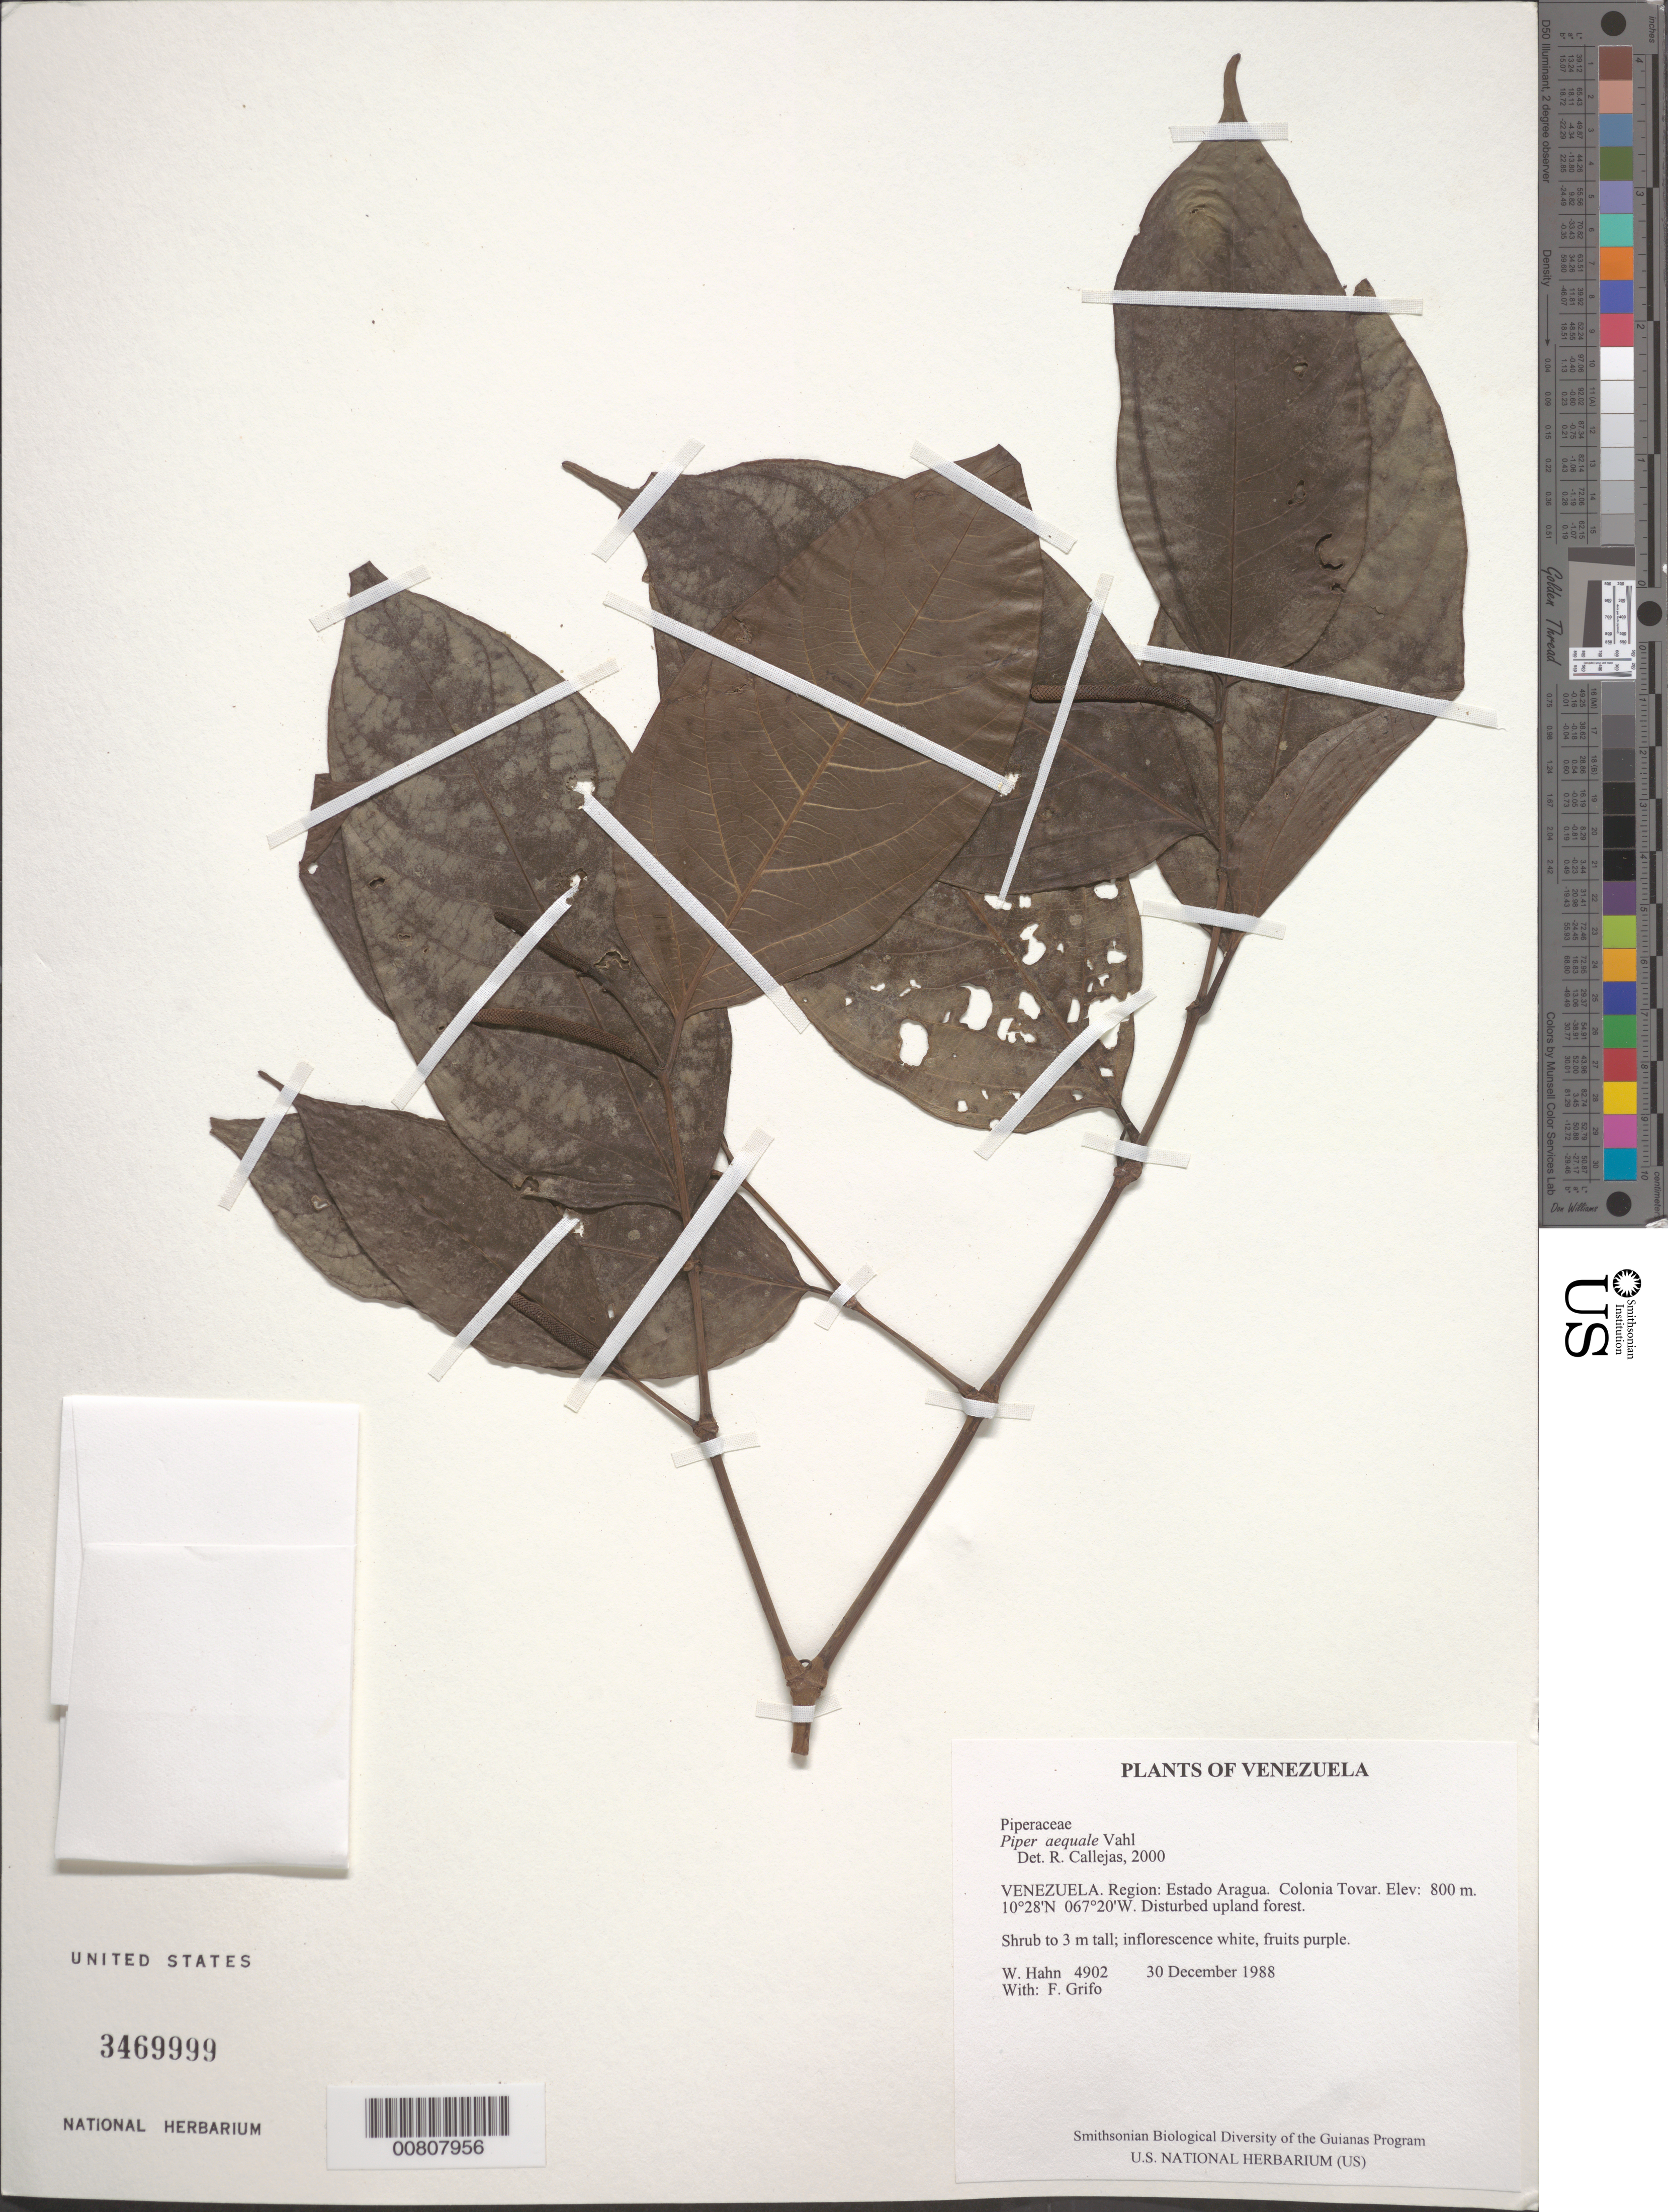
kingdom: Plantae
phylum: Tracheophyta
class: Magnoliopsida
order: Piperales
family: Piperaceae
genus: Piper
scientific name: Piper aequale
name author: Vahl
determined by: Callejas, Ricardo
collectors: W. Hahn & F. Grifo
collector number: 4902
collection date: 1988-12-30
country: Venezuela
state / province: Aragua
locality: Colonia Tovar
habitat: Disturbed upland forest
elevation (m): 800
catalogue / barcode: US 3469999